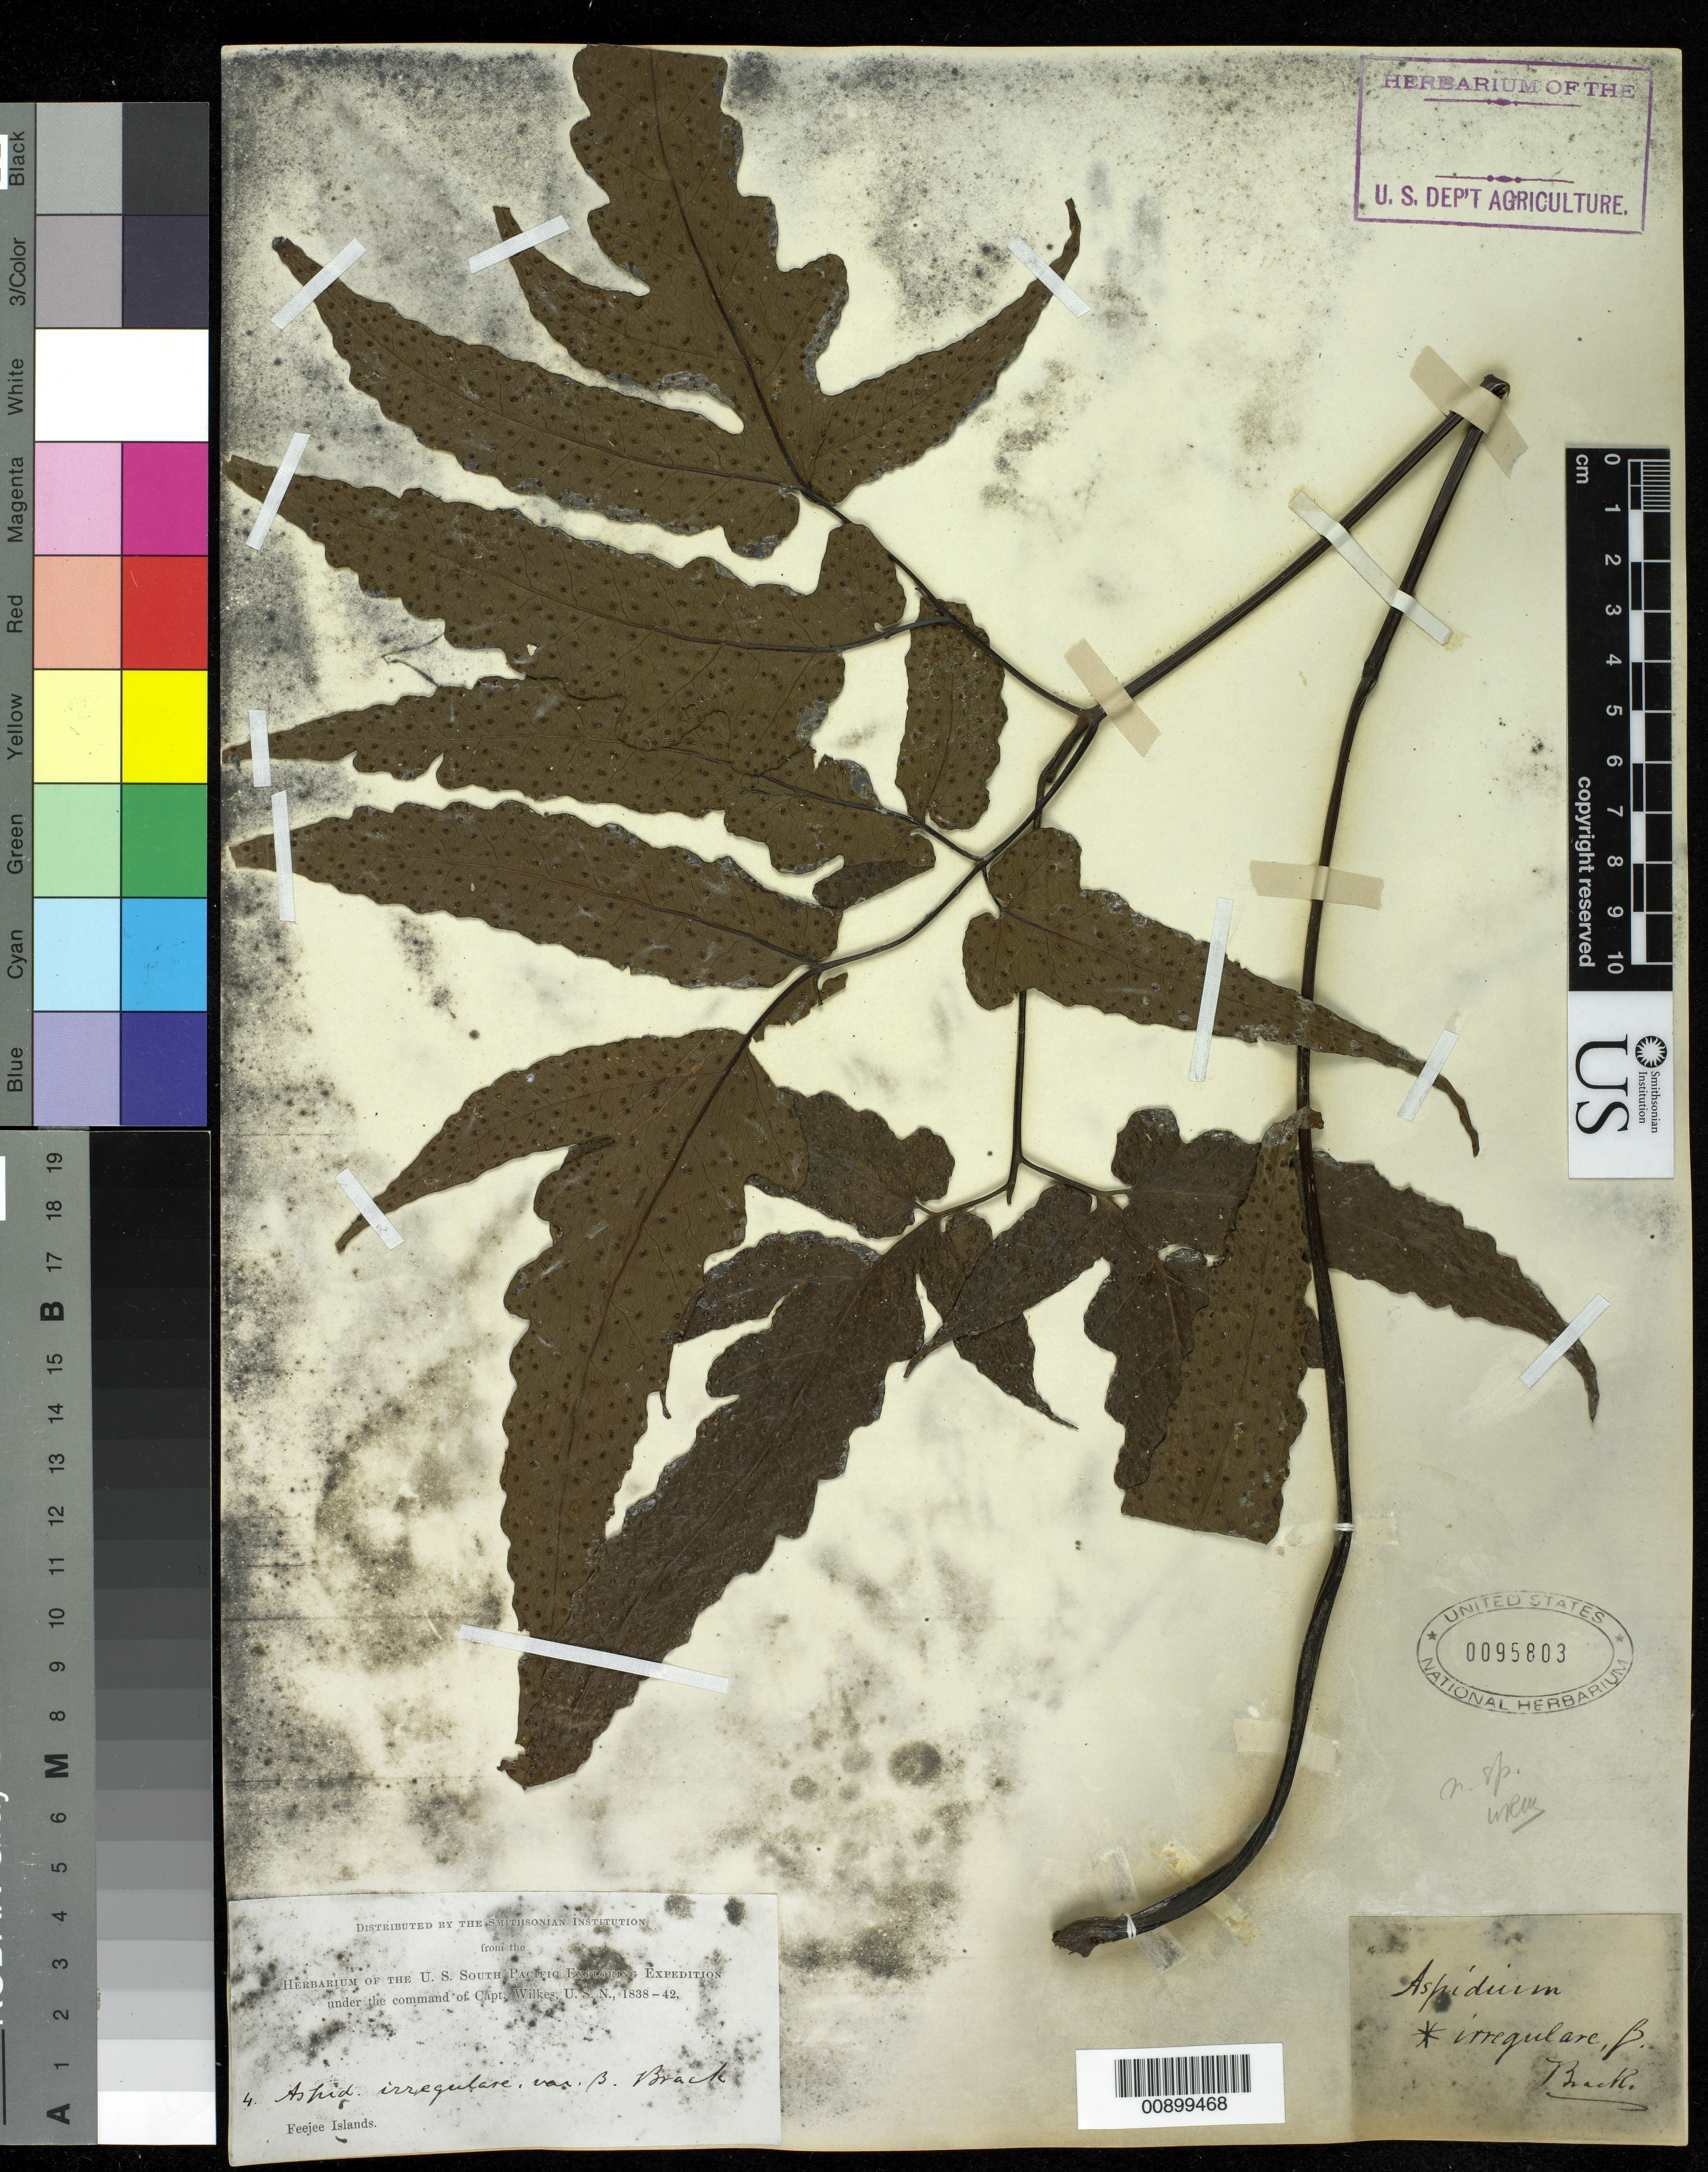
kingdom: Plantae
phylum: Tracheophyta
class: Polypodiopsida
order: Polypodiales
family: Tectariaceae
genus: Tectaria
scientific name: Tectaria sp.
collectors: Wilkes Explor. Exped.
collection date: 1838/1842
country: Fiji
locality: Feejee Islands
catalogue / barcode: US 96803